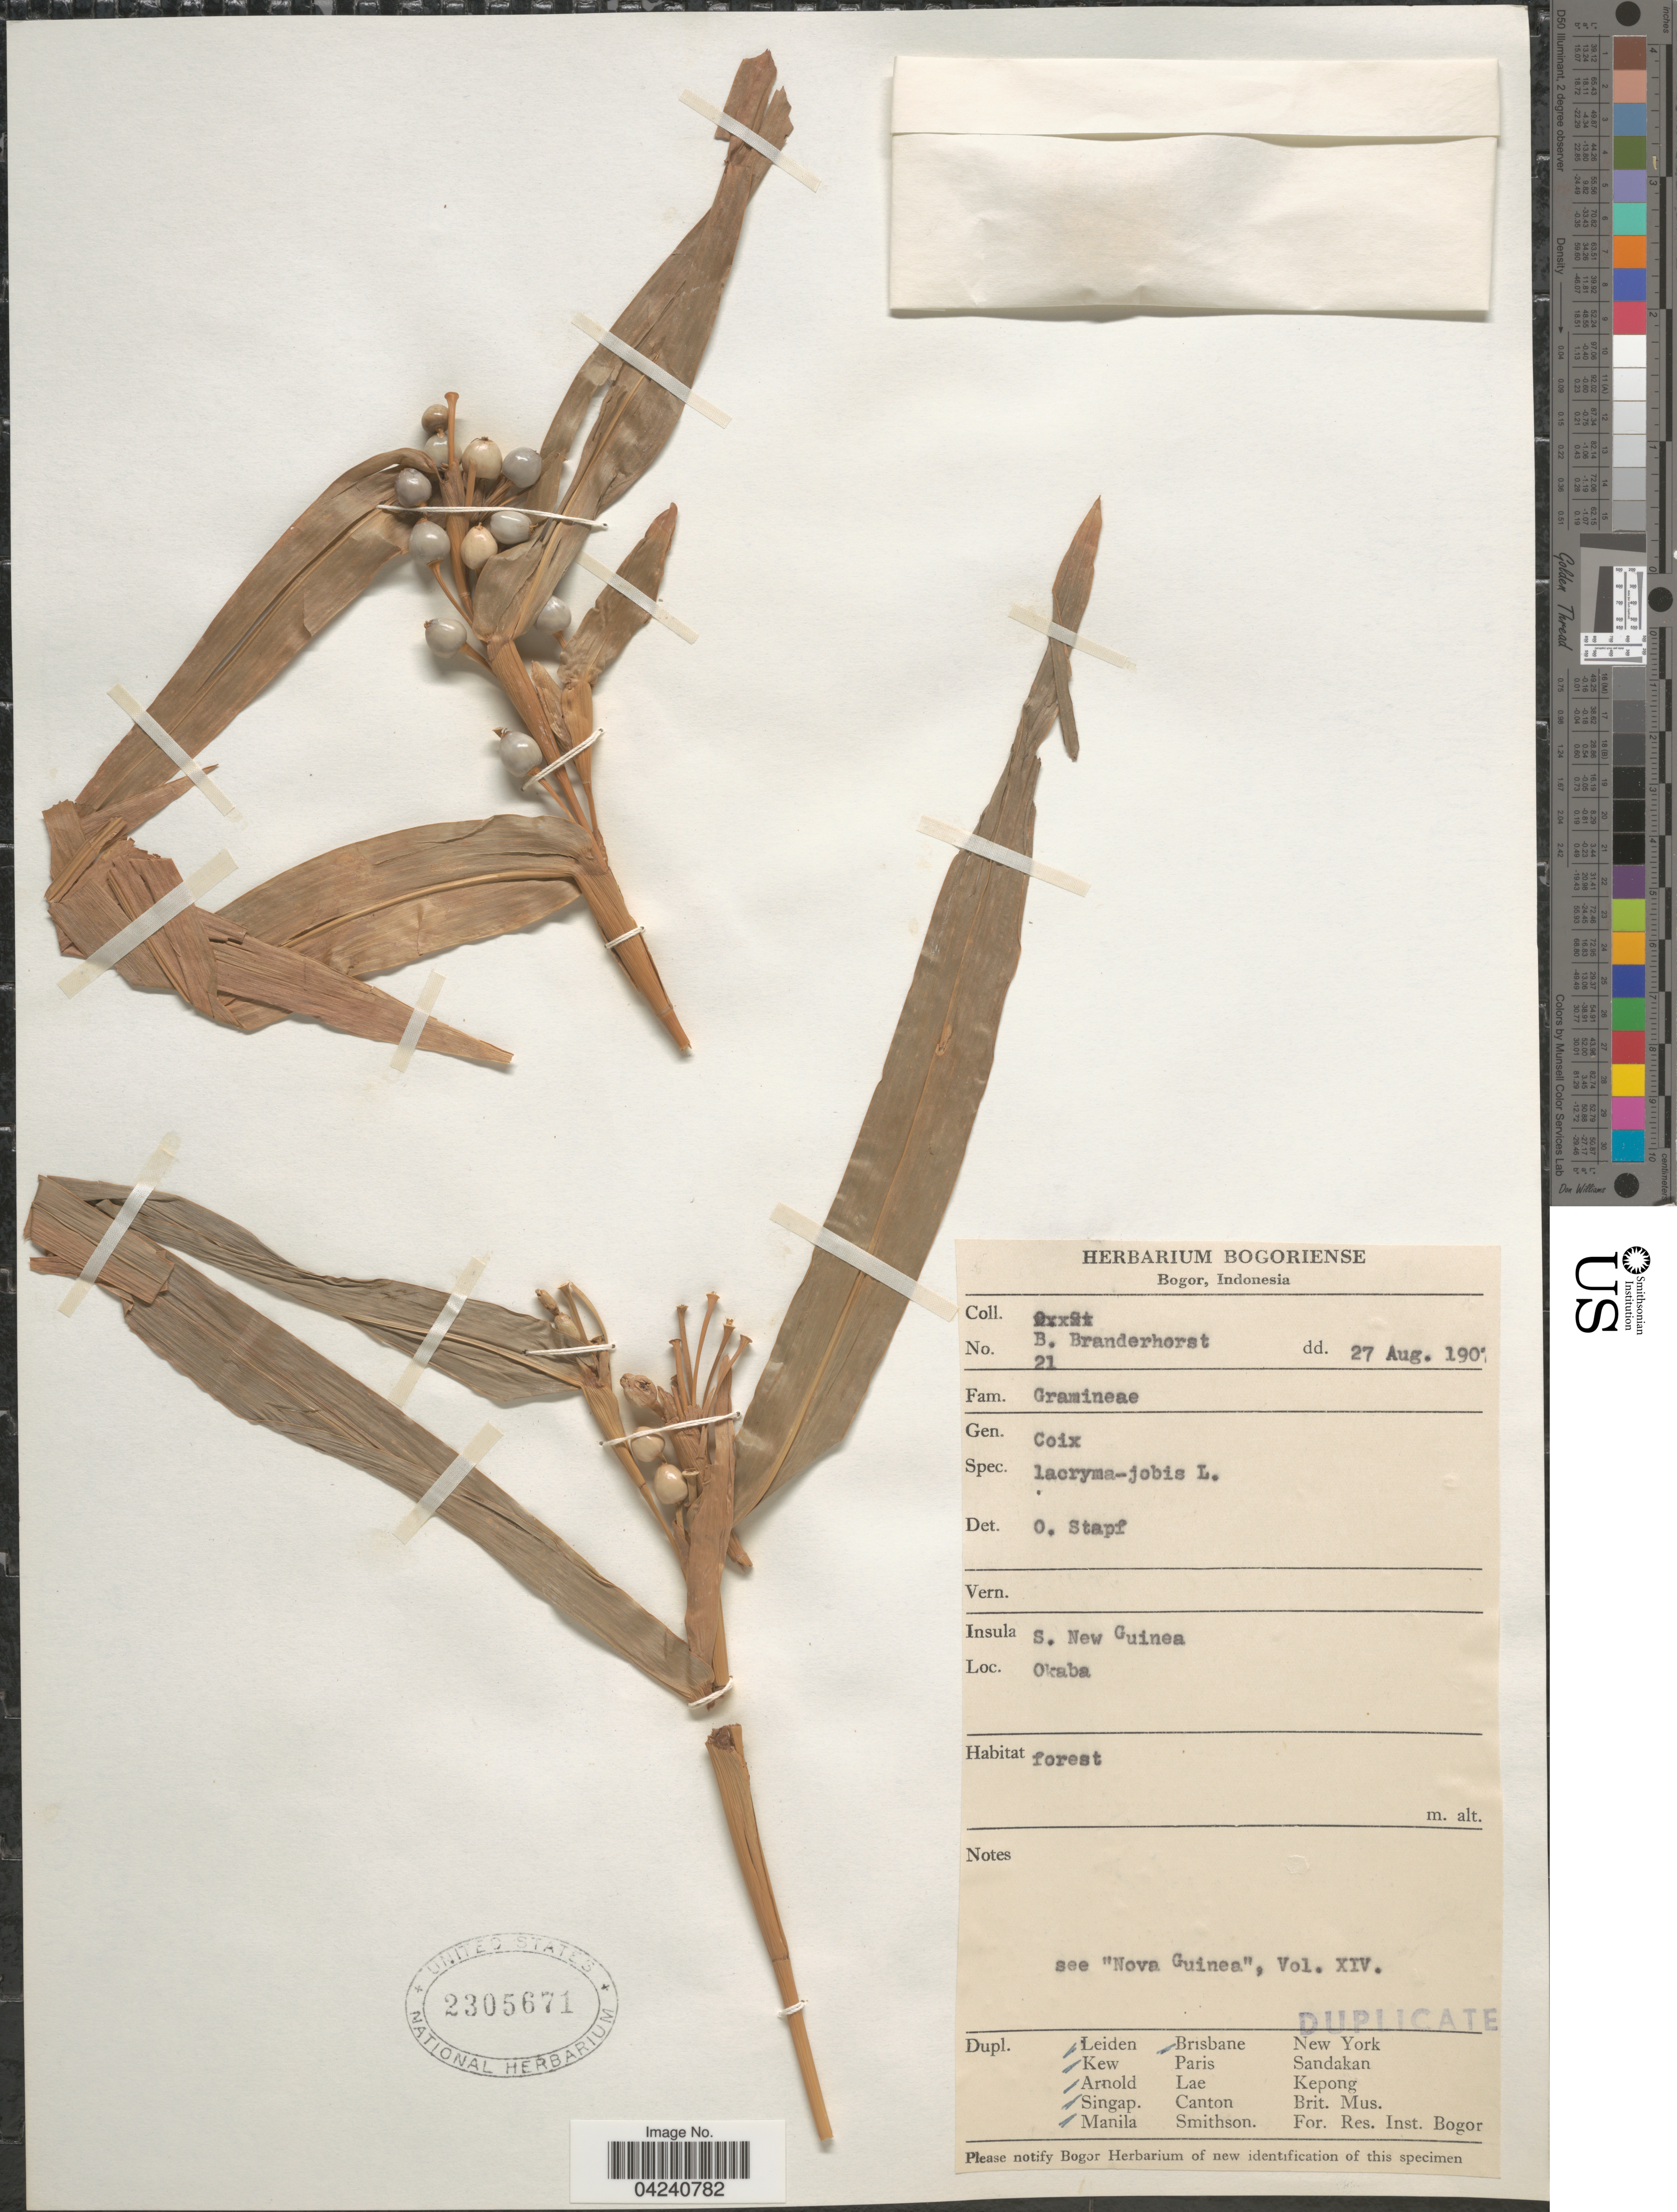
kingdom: Plantae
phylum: Tracheophyta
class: Liliopsida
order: Poales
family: Poaceae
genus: Coix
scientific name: Coix lacryma-jobi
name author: L.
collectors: B. Branderhorst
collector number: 21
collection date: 1907-08-27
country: Indonesia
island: New Guinea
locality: Insula S. New Guinea. Okaba.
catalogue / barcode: US 2305671